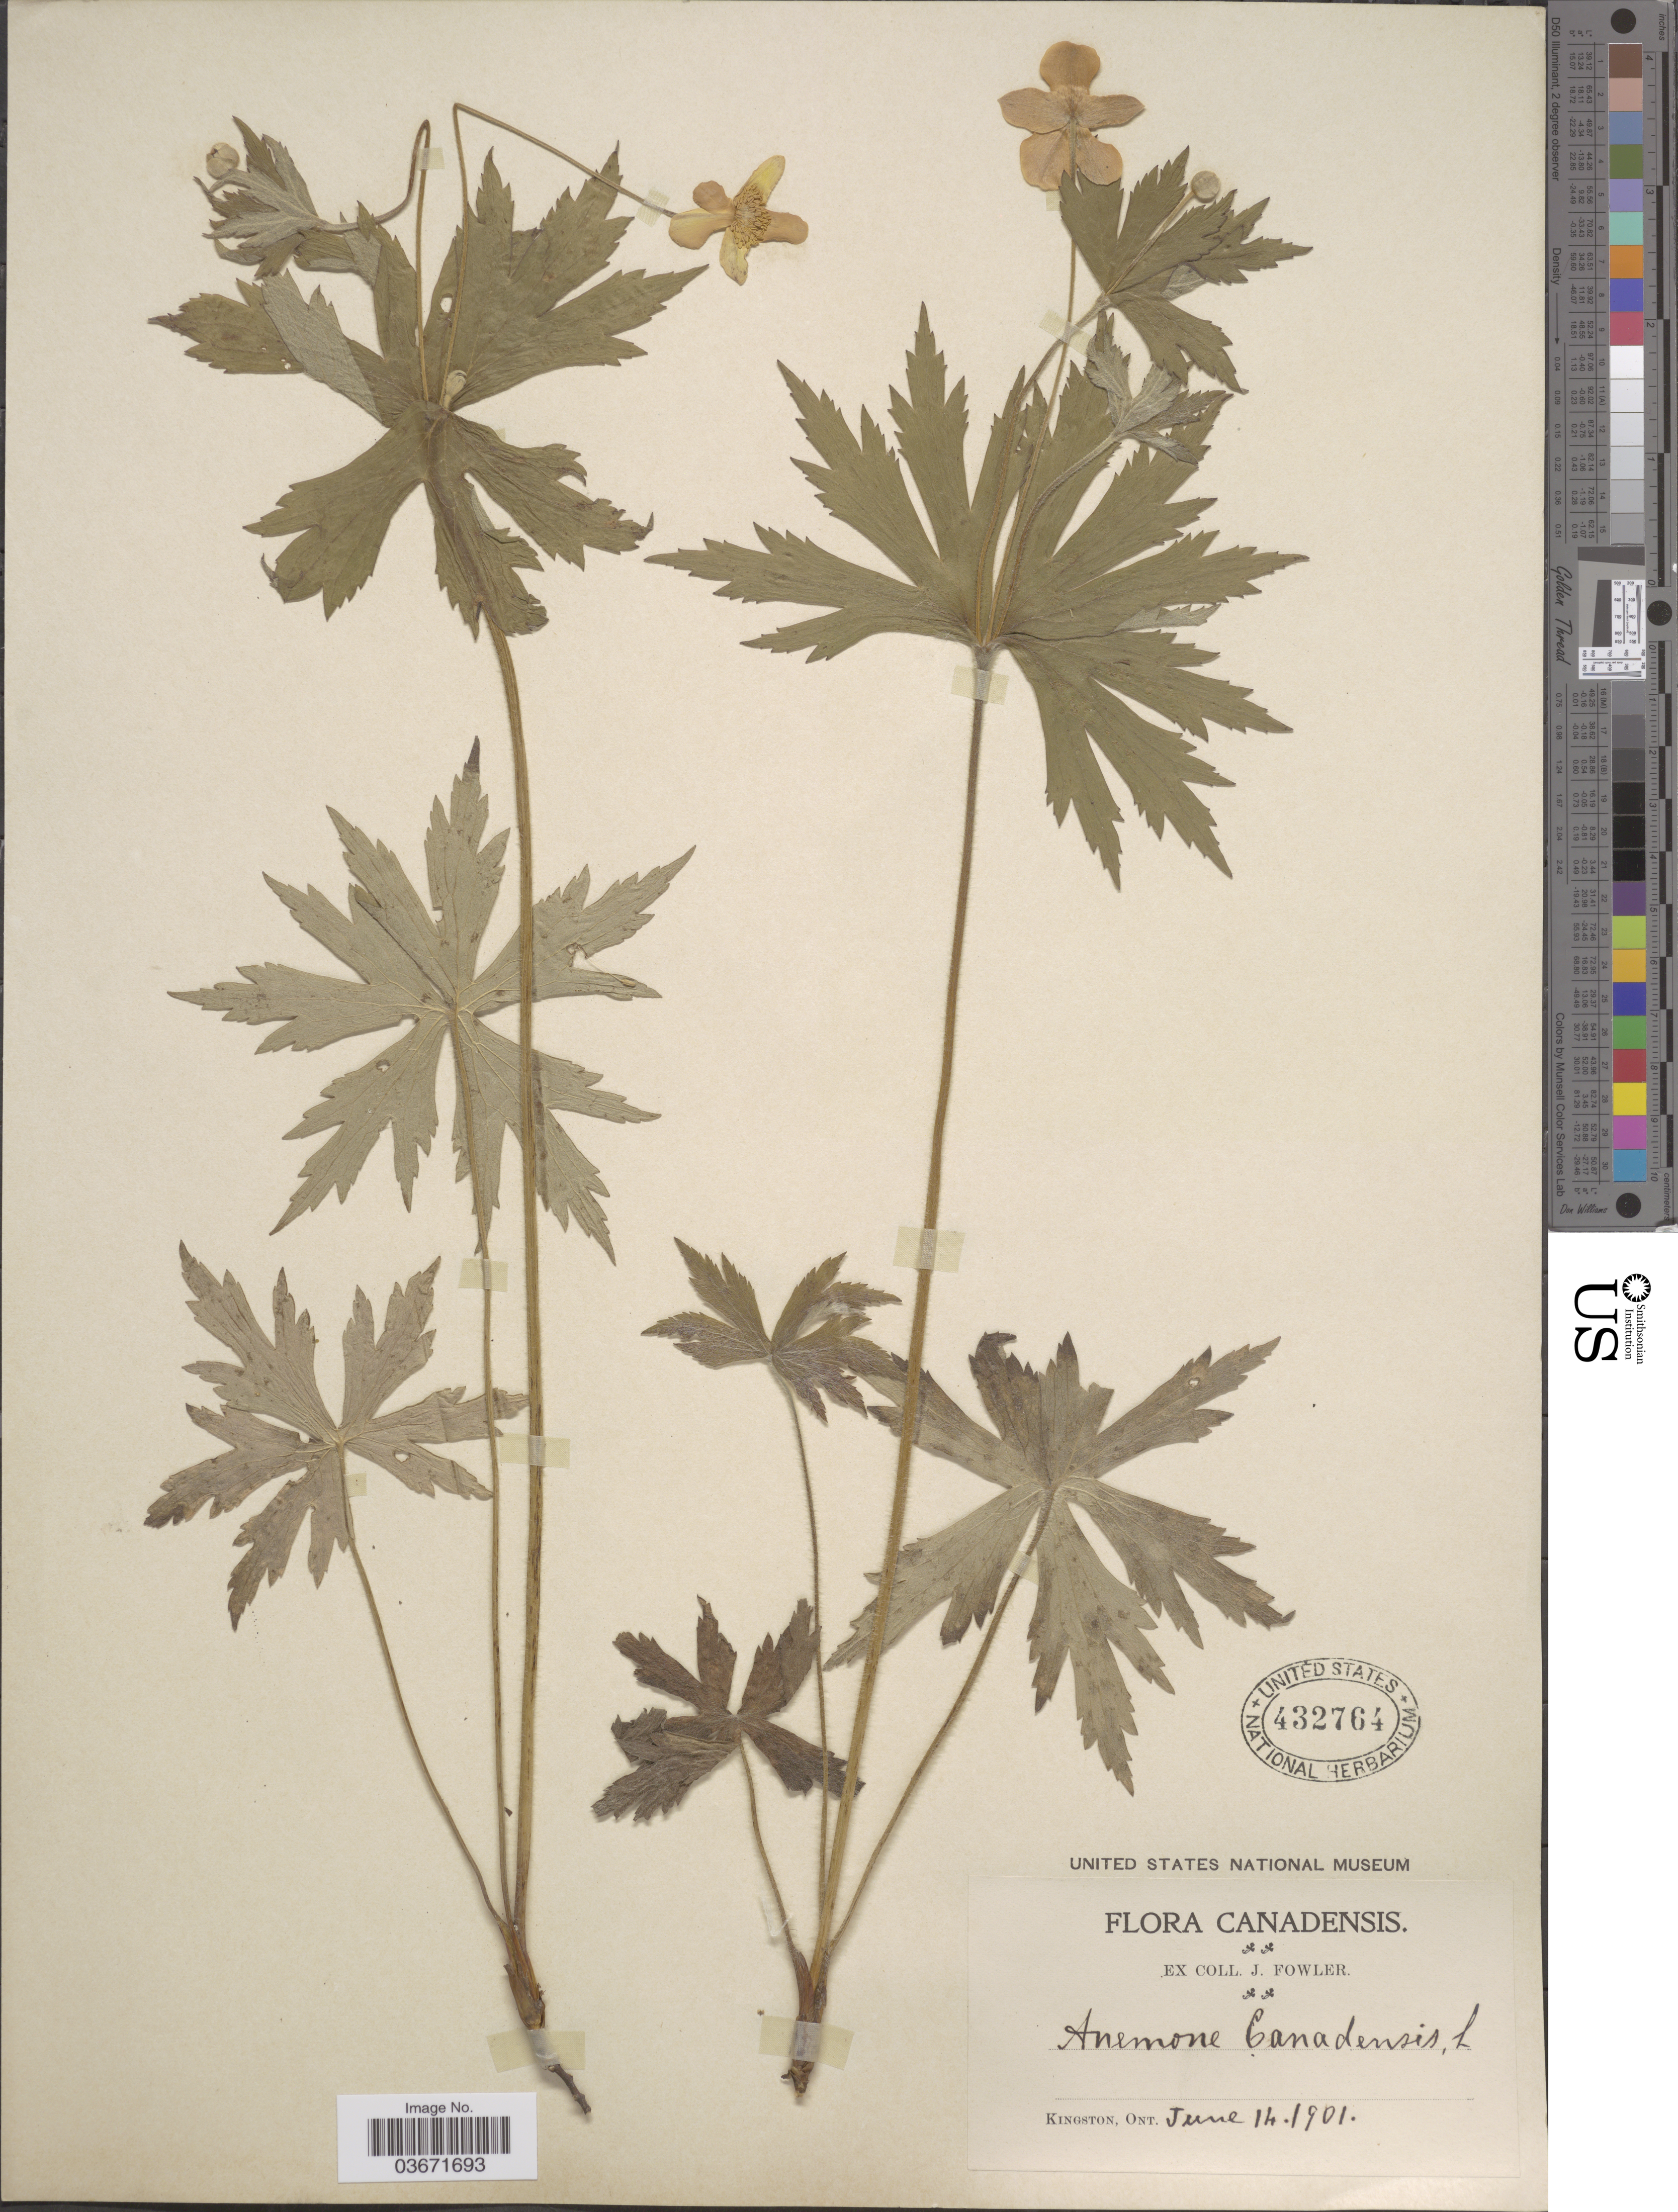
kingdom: Plantae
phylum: Tracheophyta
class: Magnoliopsida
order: Ranunculales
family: Ranunculaceae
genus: Anemone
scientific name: Anemone canadensis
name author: L.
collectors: J. Fowler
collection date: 1901-06-14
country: Canada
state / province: Ontario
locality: Kingston.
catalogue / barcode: US 432764